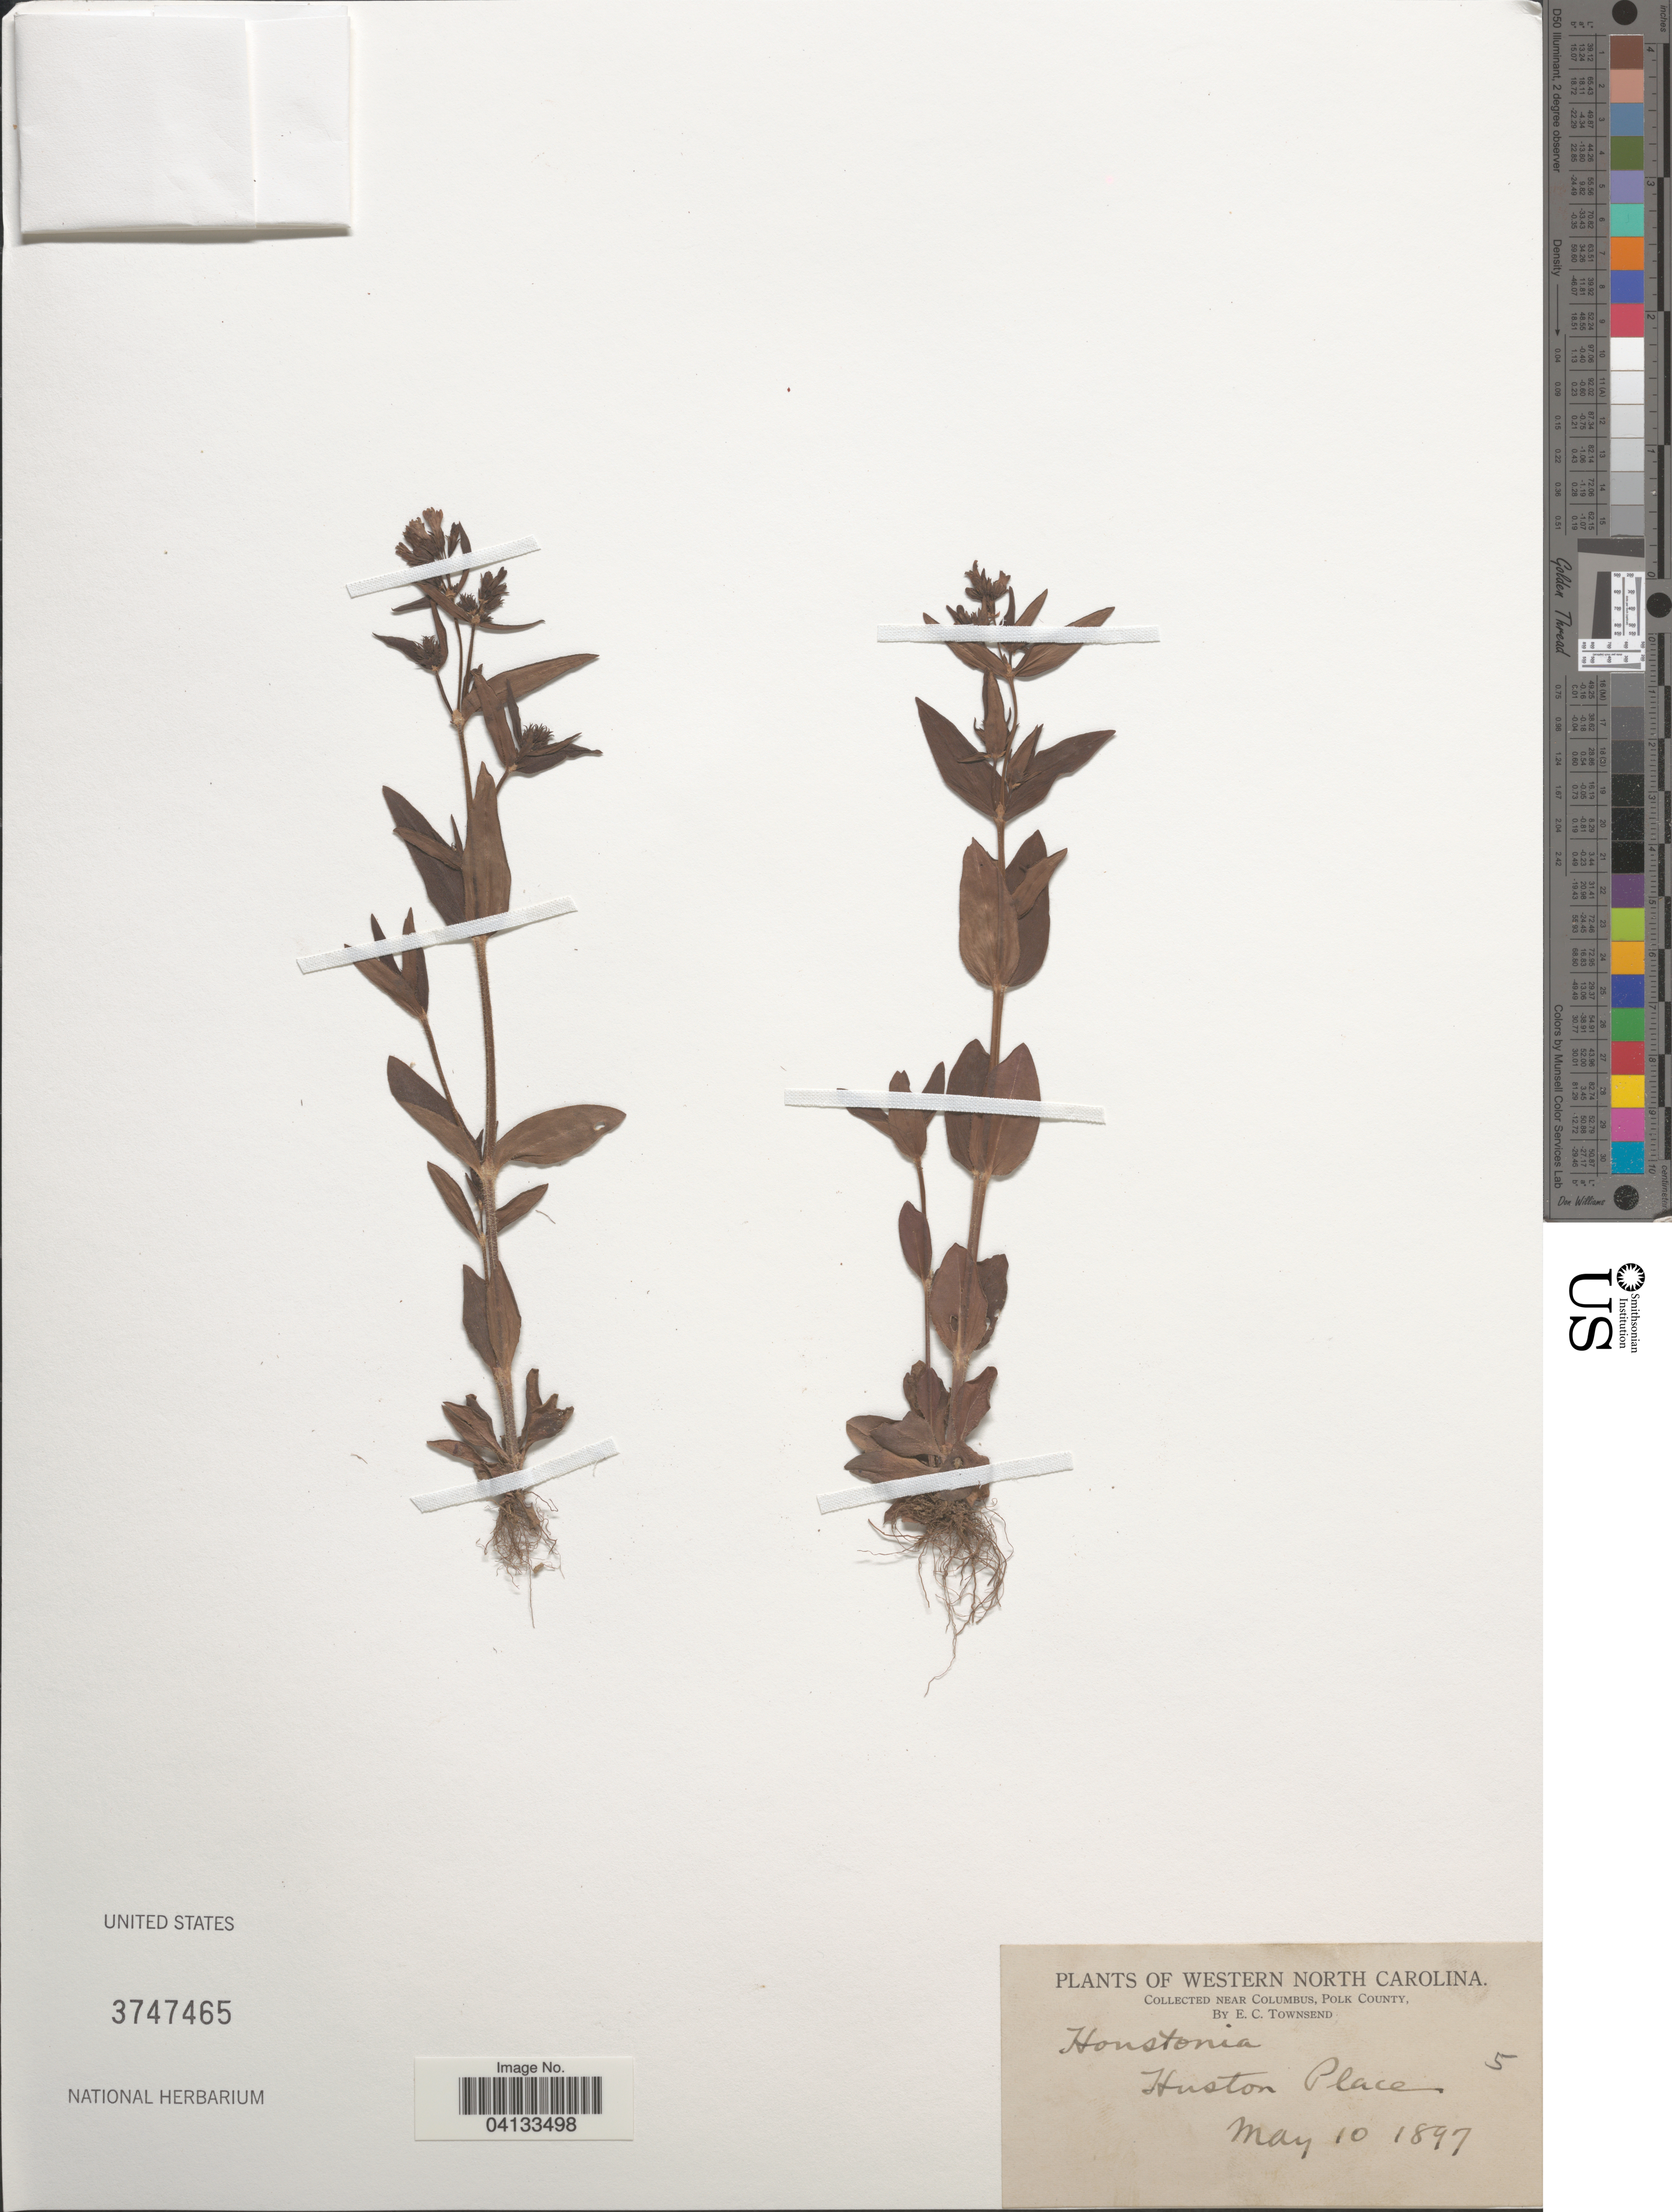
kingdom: Plantae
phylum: Tracheophyta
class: Magnoliopsida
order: Gentianales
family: Rubiaceae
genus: Houstonia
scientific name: Houstonia sp.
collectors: E. C. Townsend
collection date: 1897-05-10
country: United States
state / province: North Carolina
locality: Western North Carolina. Near Columbus, Polk County. Huston Place.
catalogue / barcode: US 3747465